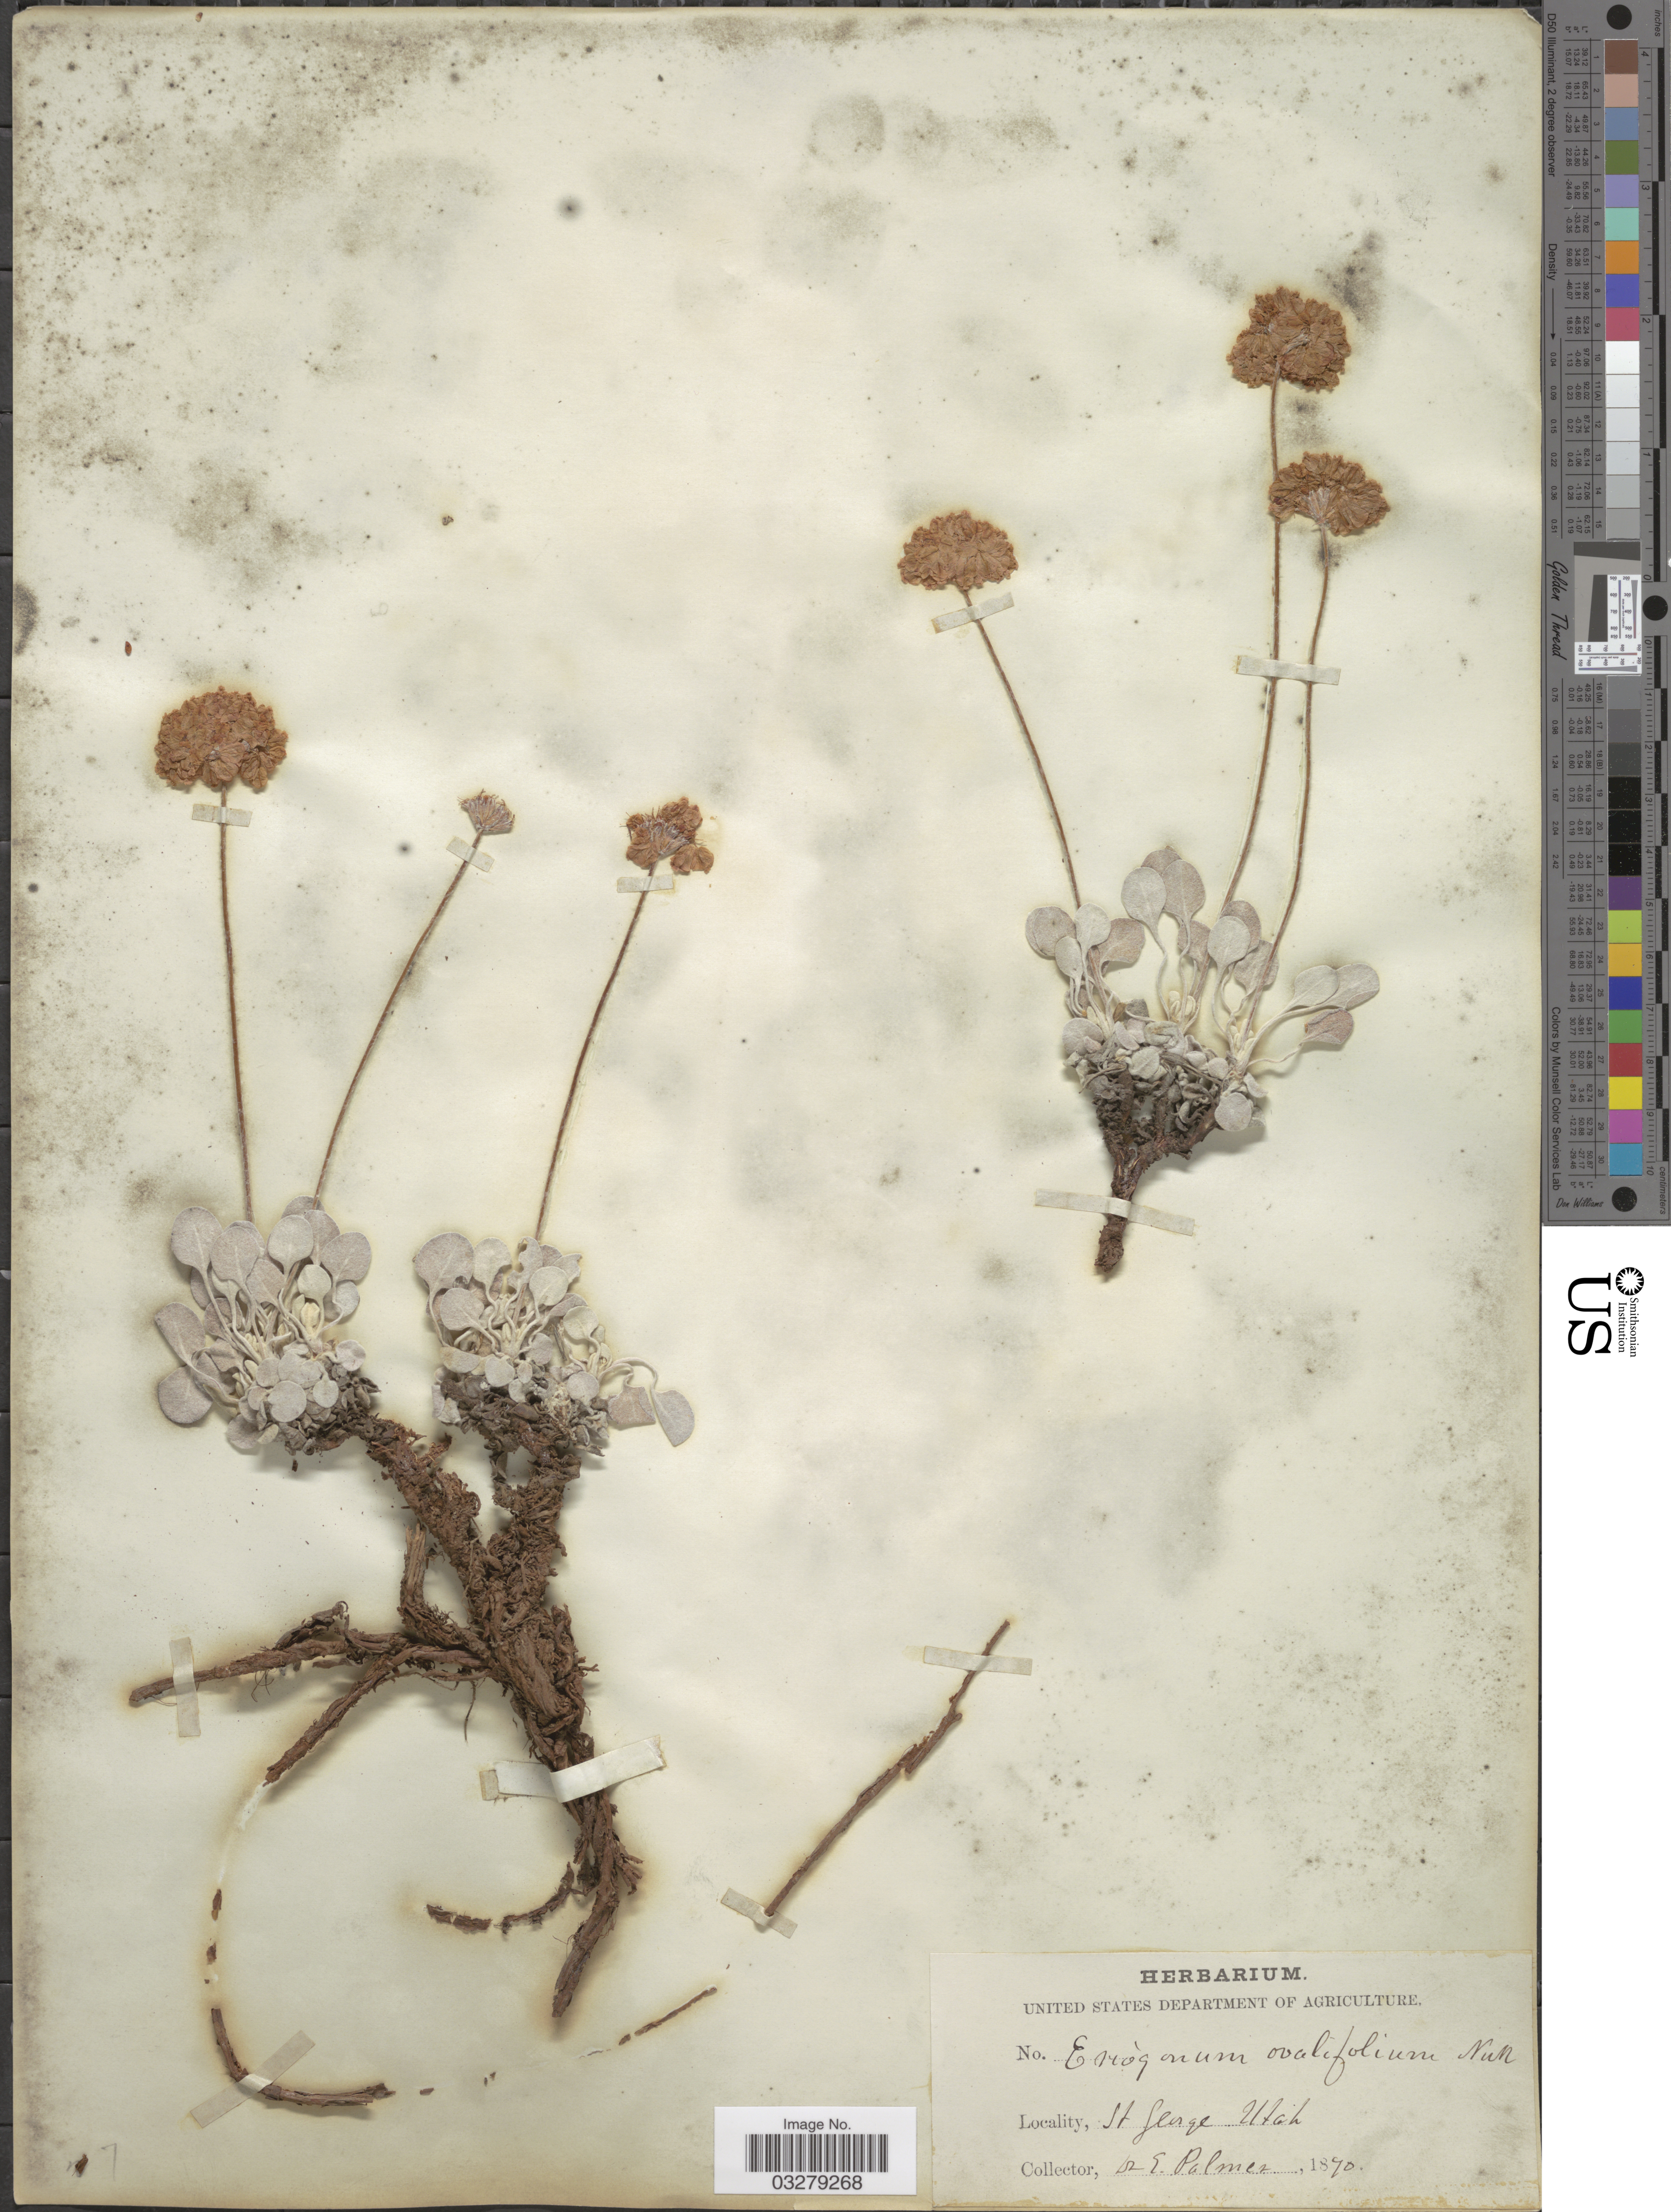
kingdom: Plantae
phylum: Tracheophyta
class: Magnoliopsida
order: Caryophyllales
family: Polygonaceae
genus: Eriogonum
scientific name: Eriogonum ovalifolium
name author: Nutt.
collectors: E. Palmer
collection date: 1870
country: United States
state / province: Utah